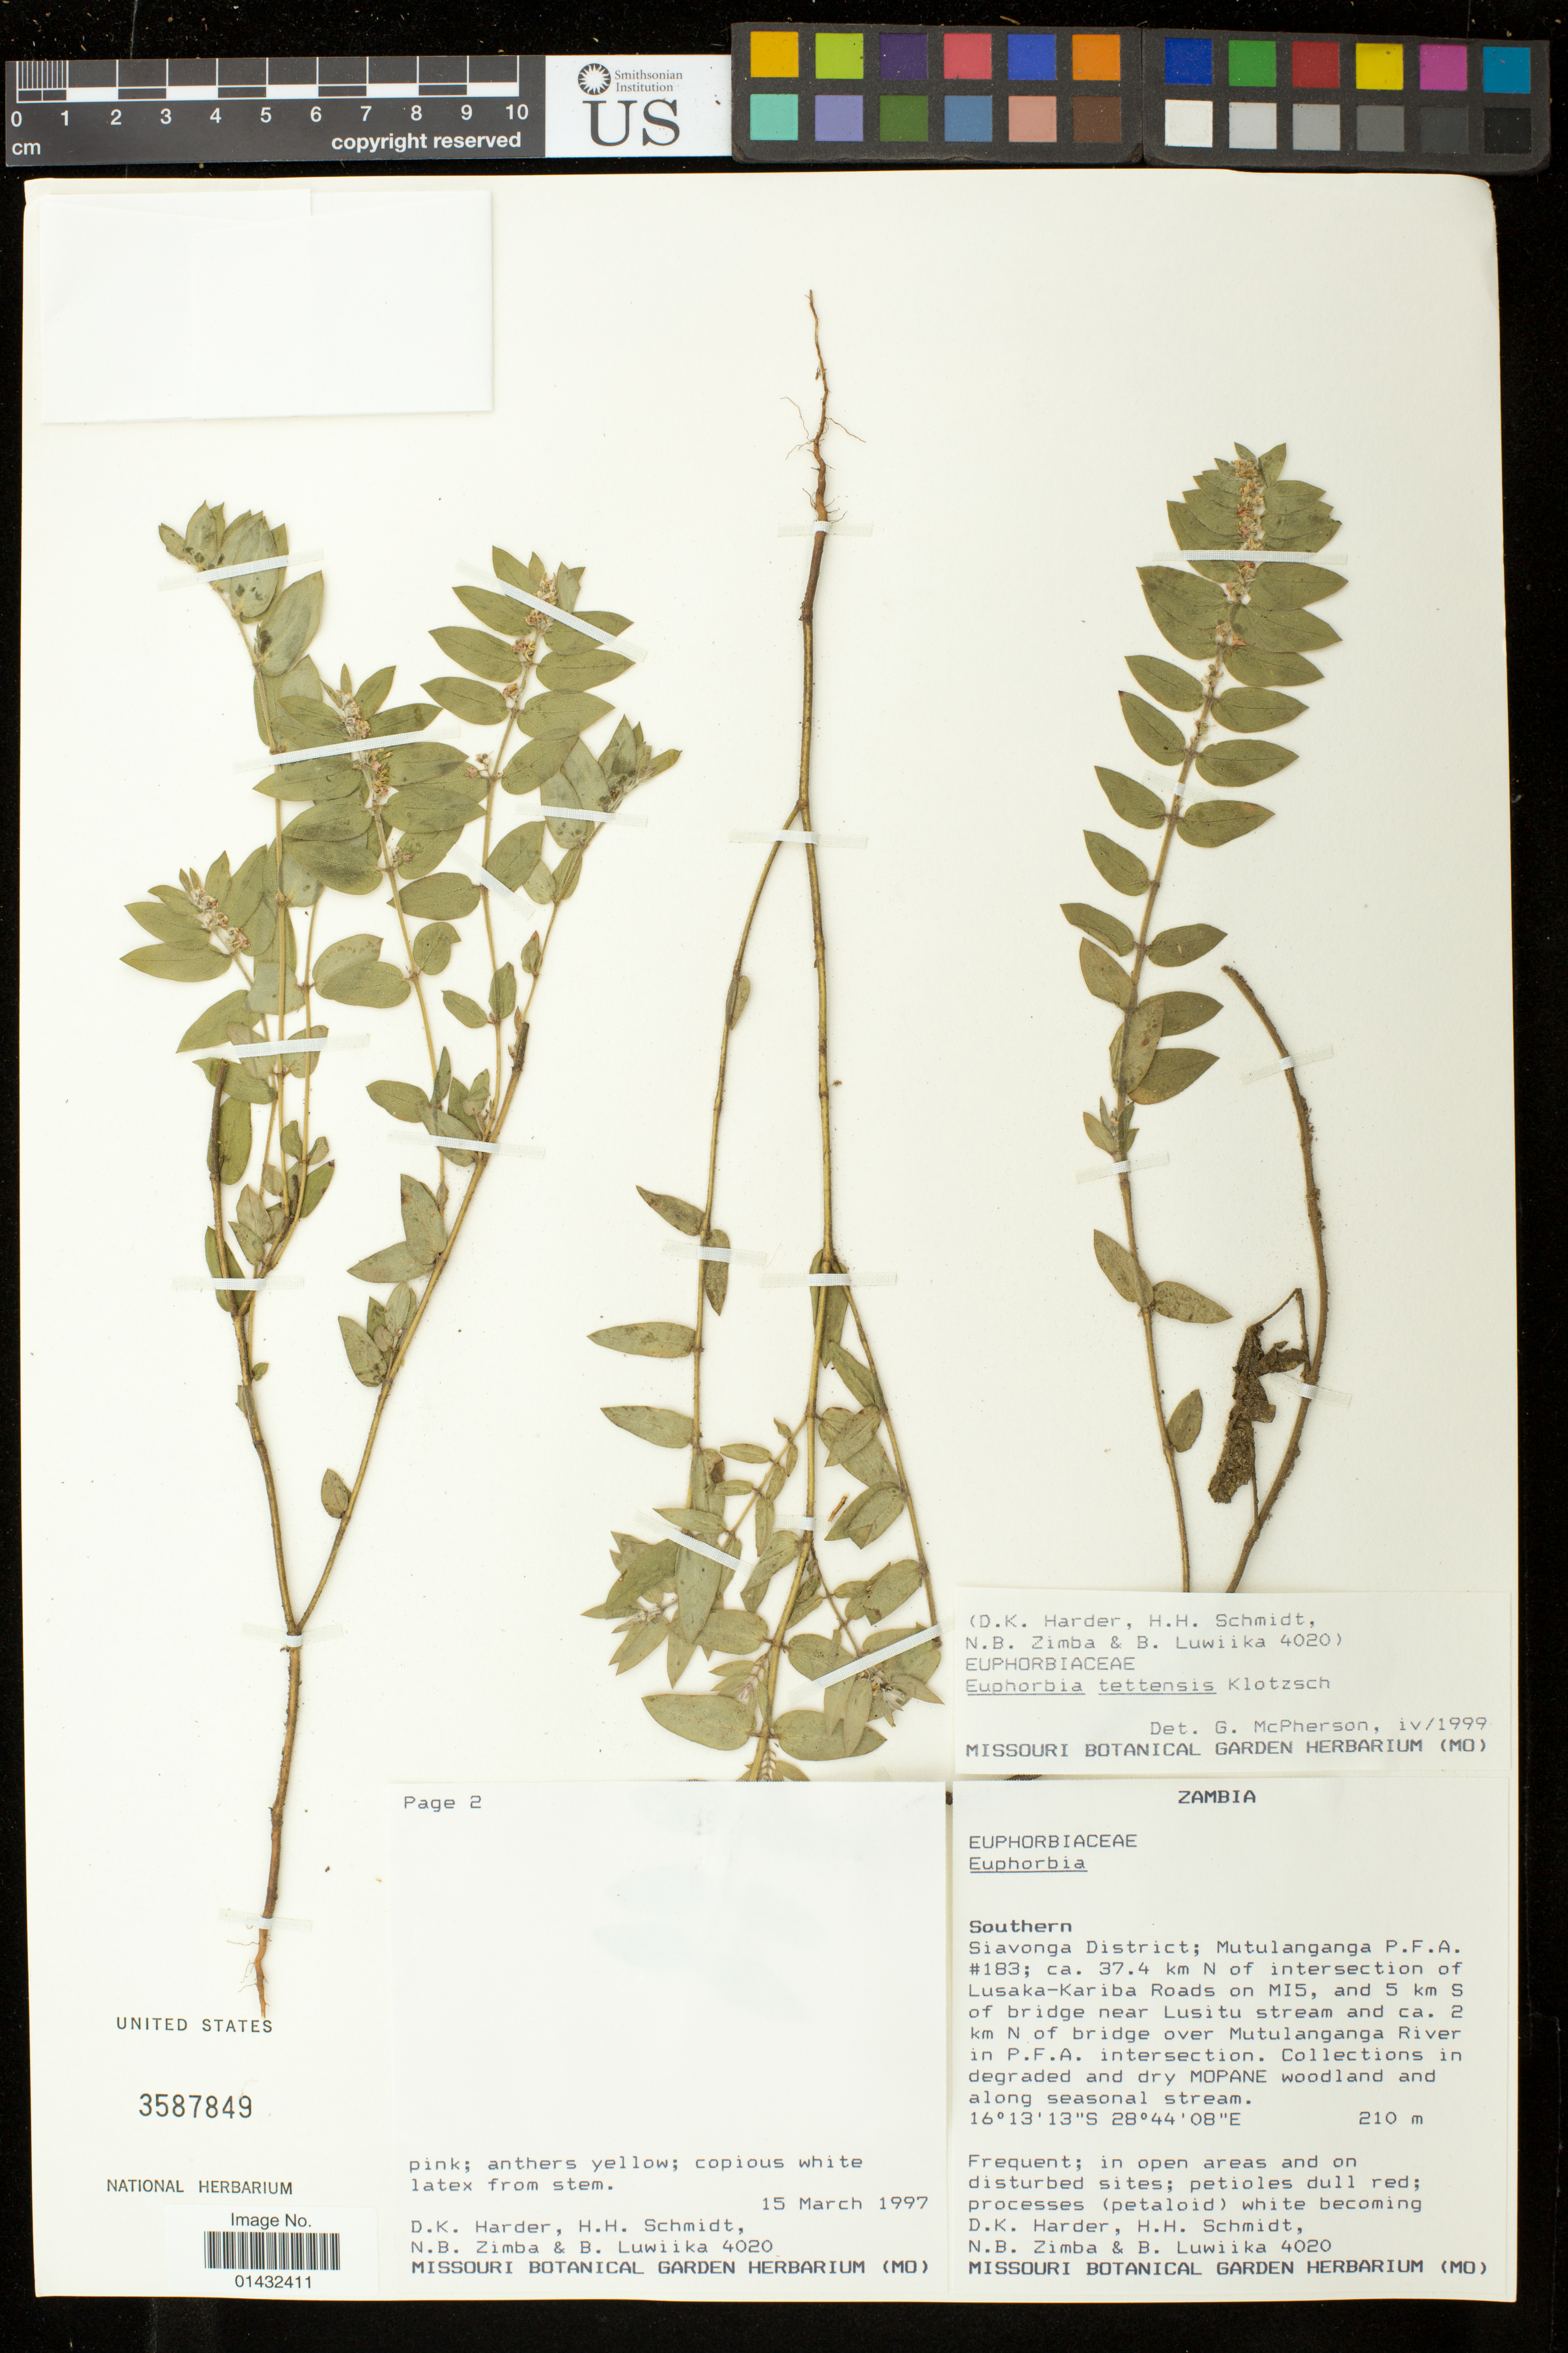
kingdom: Plantae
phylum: Tracheophyta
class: Magnoliopsida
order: Malpighiales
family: Euphorbiaceae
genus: Euphorbia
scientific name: Euphorbia tettensis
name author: Klotzsch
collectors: D. Harder, H. H. Schmidt, N. B. Zimba & B. Luwiika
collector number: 4020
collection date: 1997-03-15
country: Zambia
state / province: Southern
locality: Siavonga District; Mutulanganga P.F.A. #183; ca. 37.4 km N of intersection of Lusaka-Kariba Roads on MI5, and 5 km S of bridge near Lusitu stream and ca. 2 km N of bridge over Mutulanganga River in P.F.A. intersection.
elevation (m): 210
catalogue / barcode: US 3587849